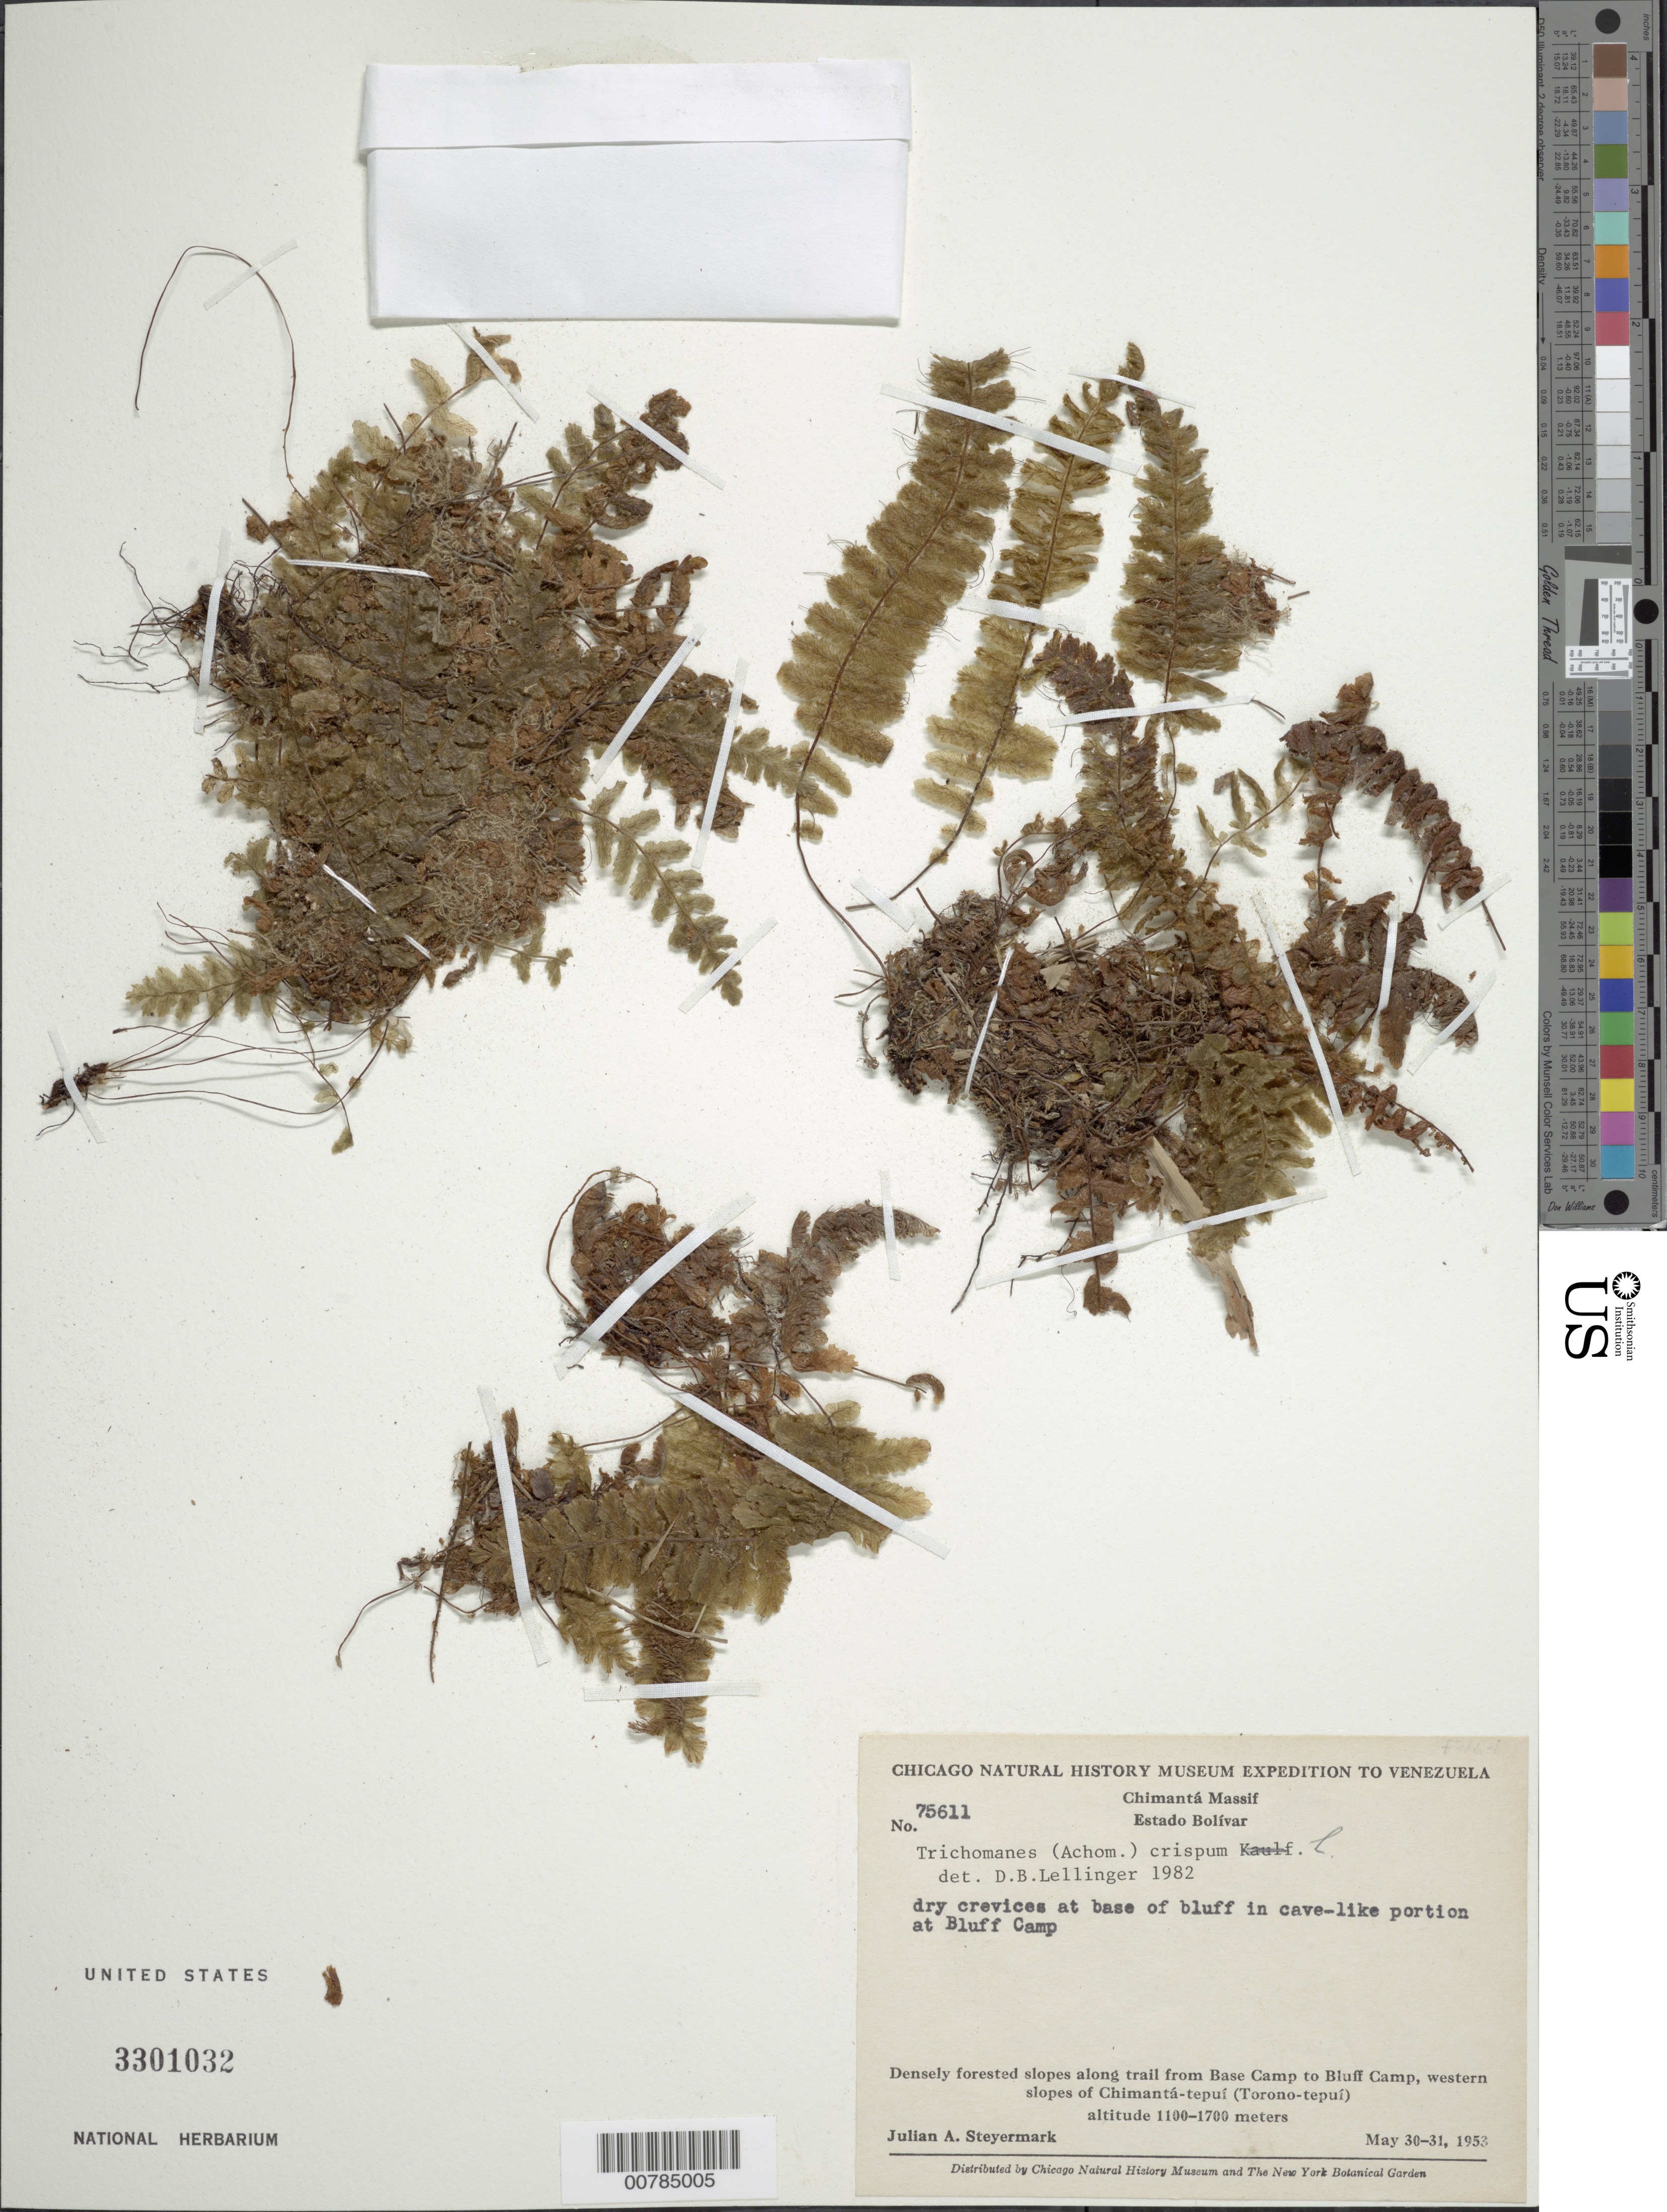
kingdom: Plantae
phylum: Tracheophyta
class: Polypodiopsida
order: Hymenophyllales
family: Hymenophyllaceae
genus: Trichomanes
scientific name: Trichomanes crispum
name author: L.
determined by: Lellinger, David B., (BOT), Smithsonian Institution - National Museum of Natural History (UNITED STATES)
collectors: J. Steyermark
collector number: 75611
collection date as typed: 30-May-53 to 31-May-53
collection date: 1953-05-30/1953-05-31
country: Venezuela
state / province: Bolívar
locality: Chimantá-tepuí (Torono-tepuí), from Base Camp to Bluff Camp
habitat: Dry crevices at base of bluff in care-like portion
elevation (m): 1100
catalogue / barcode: US 3301032